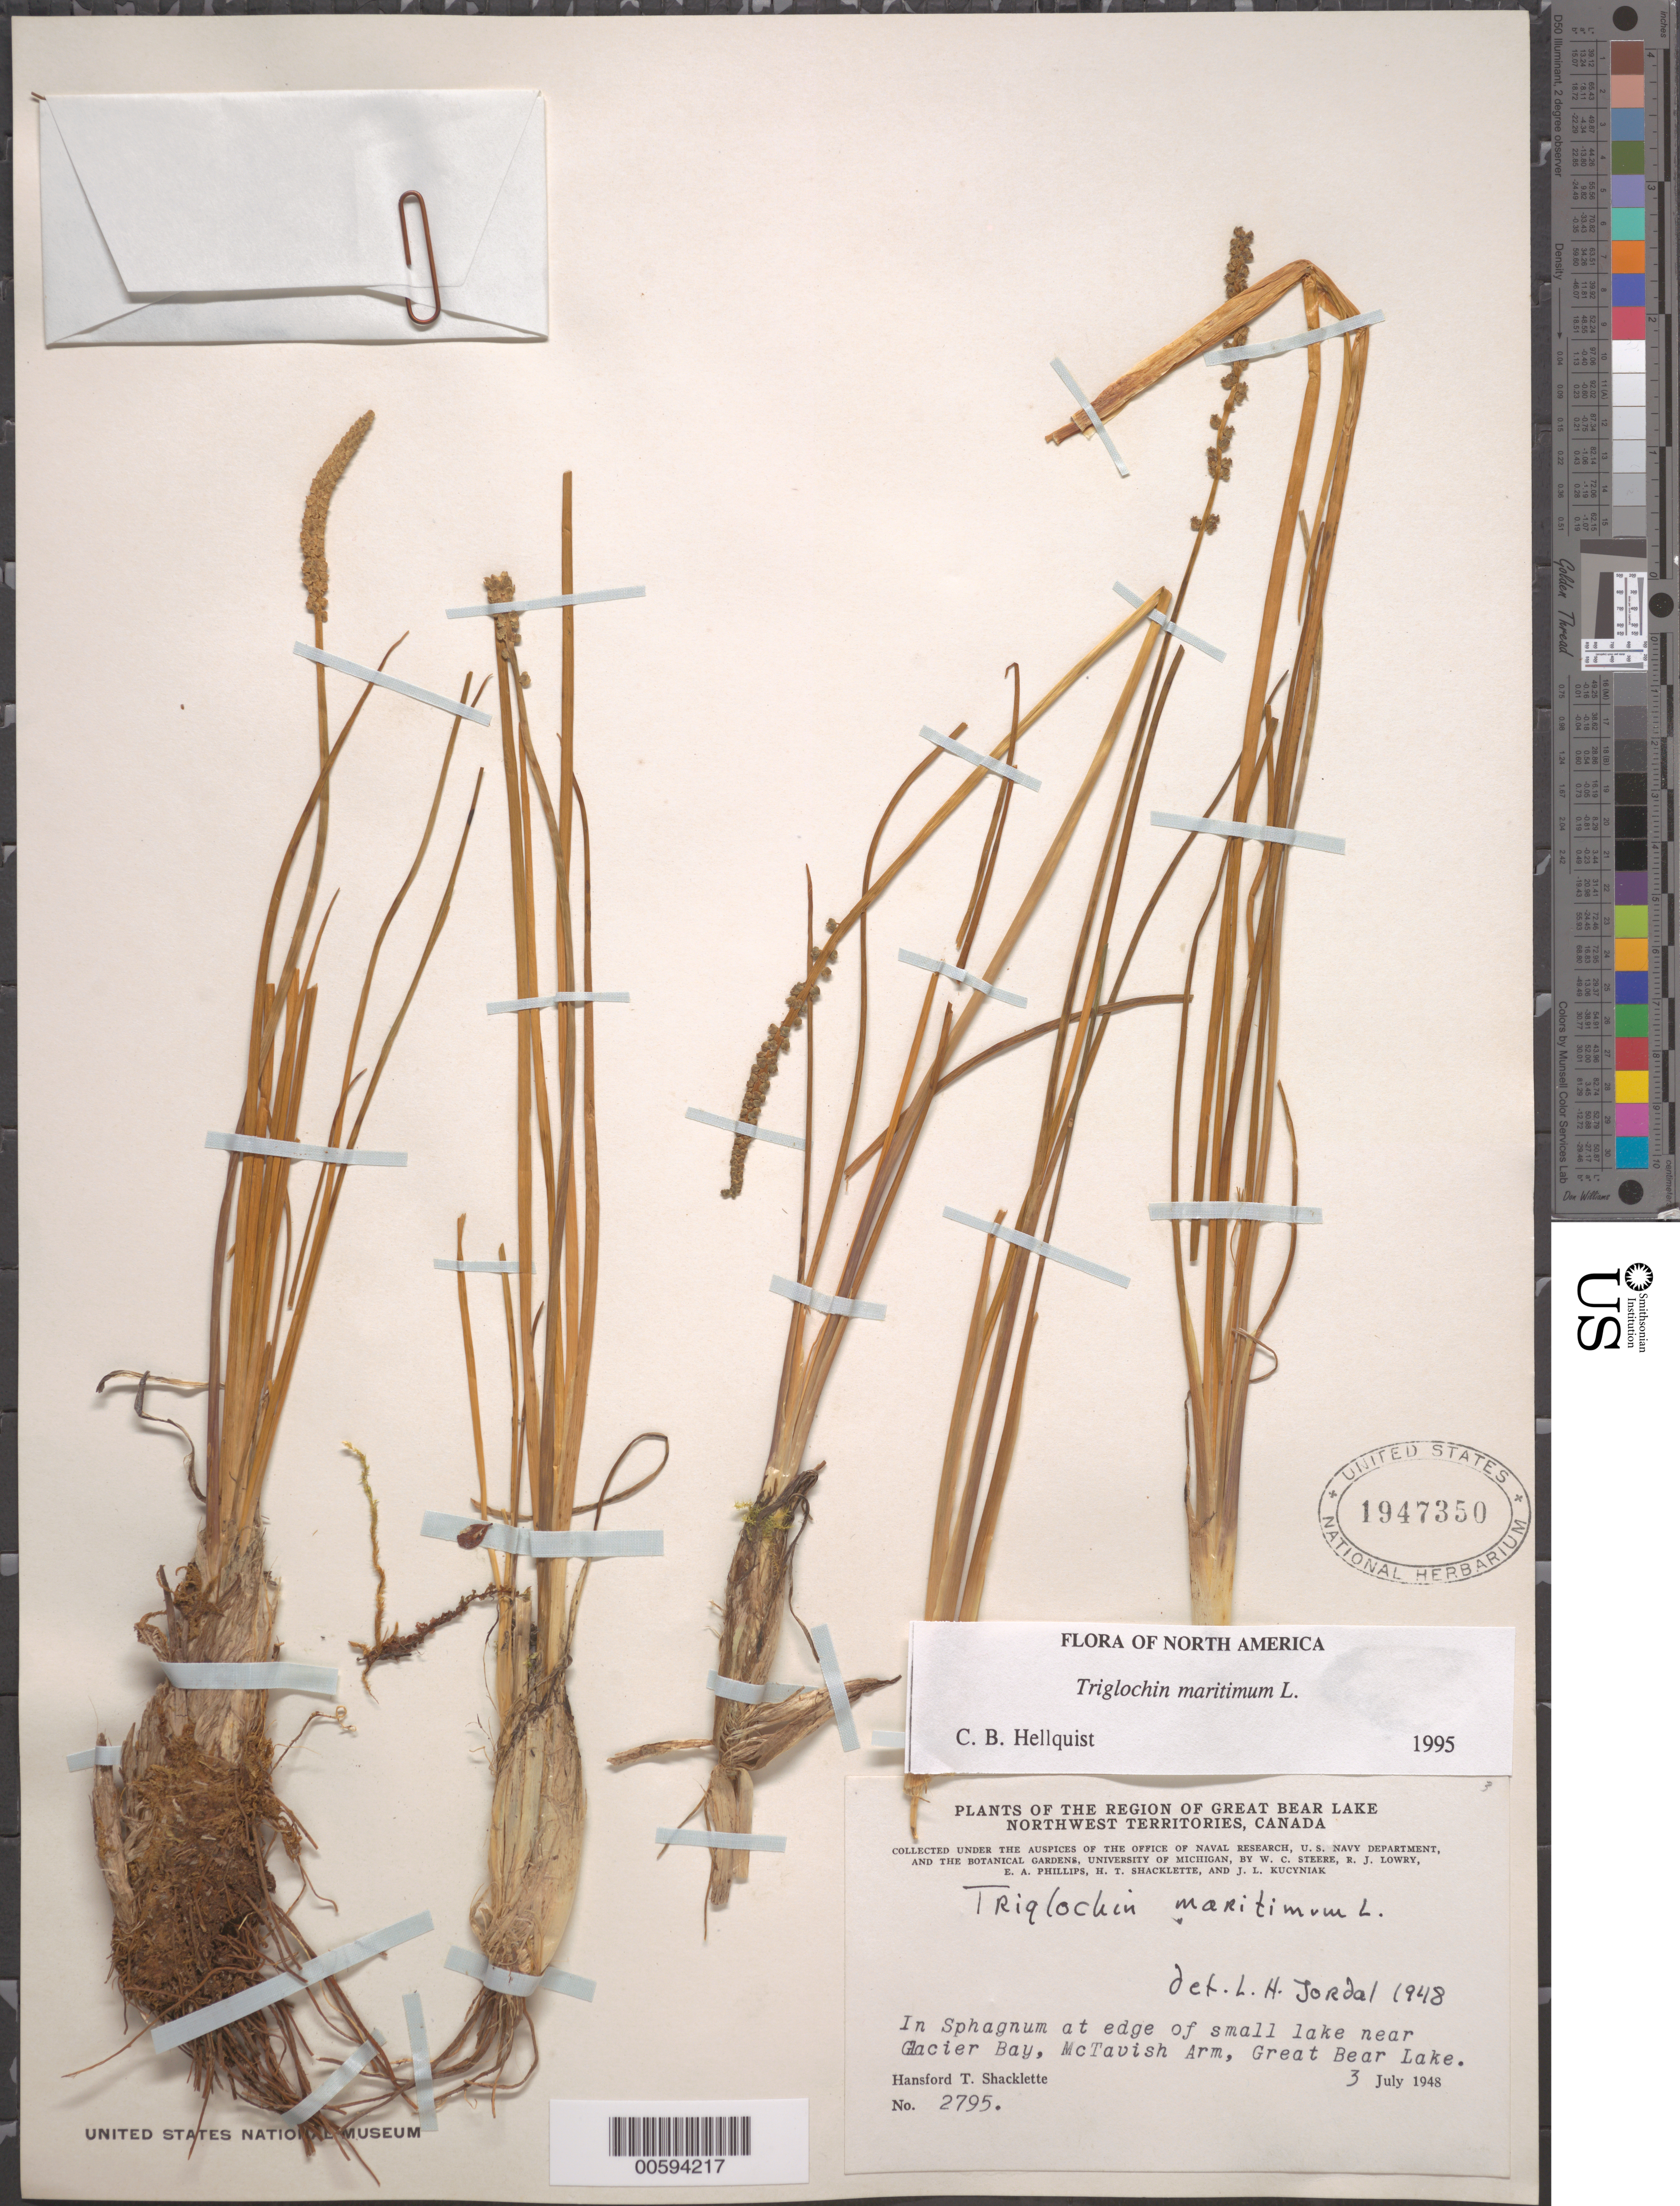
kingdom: Plantae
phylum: Tracheophyta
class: Liliopsida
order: Alismatales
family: Juncaginaceae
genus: Triglochin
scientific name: Triglochin maritima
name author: L.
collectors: H. Shacklette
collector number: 2795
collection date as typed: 03 Jul 1948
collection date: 1948-07-03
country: Canada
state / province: Northwest Territories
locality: Near Glacier Bay, McTavish Arm, Great Bear Lake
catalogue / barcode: US 1947350